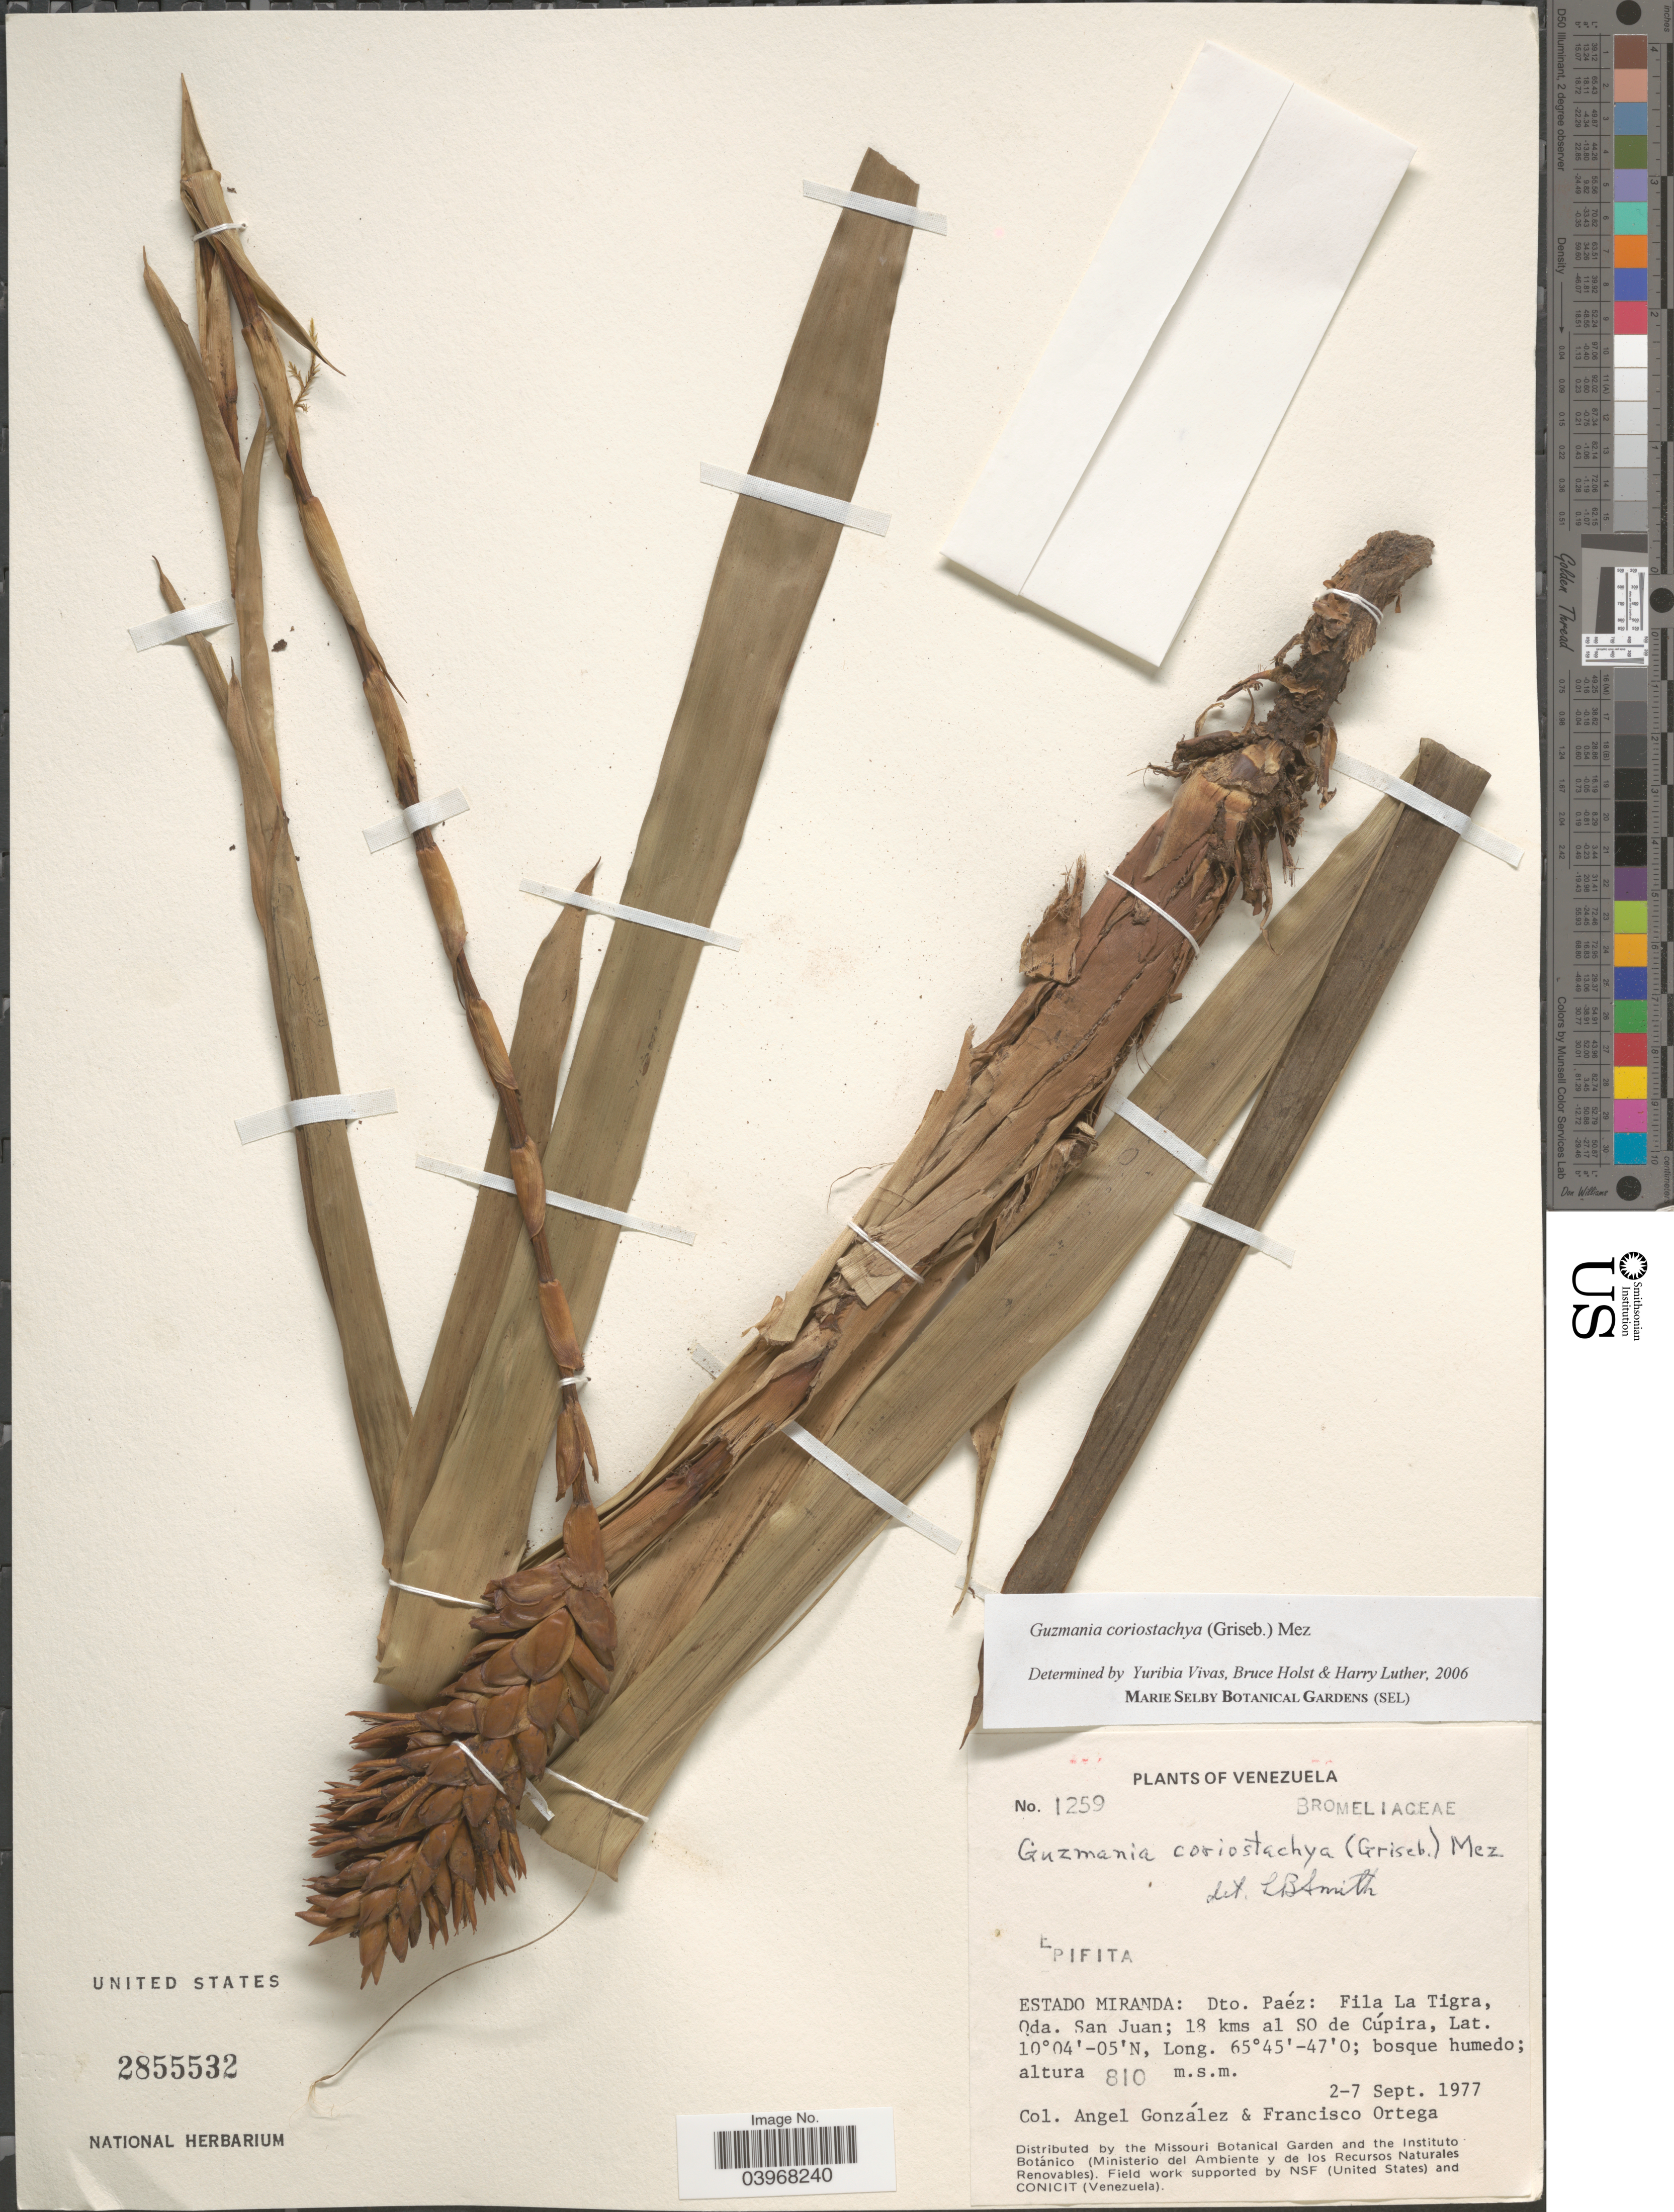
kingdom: Plantae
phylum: Tracheophyta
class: Liliopsida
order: Poales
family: Bromeliaceae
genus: Guzmania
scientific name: Guzmania coriostachya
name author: (Griseb.) Mez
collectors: A. C. González & F. J. Ortega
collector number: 1259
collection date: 1977-09-02/1977-09-07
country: Venezuela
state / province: Miranda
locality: Dto. Paéz: Fila La Tigra, Qda. San Juan; 18 kms al SO de Cúpira.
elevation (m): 810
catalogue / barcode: US 2855532